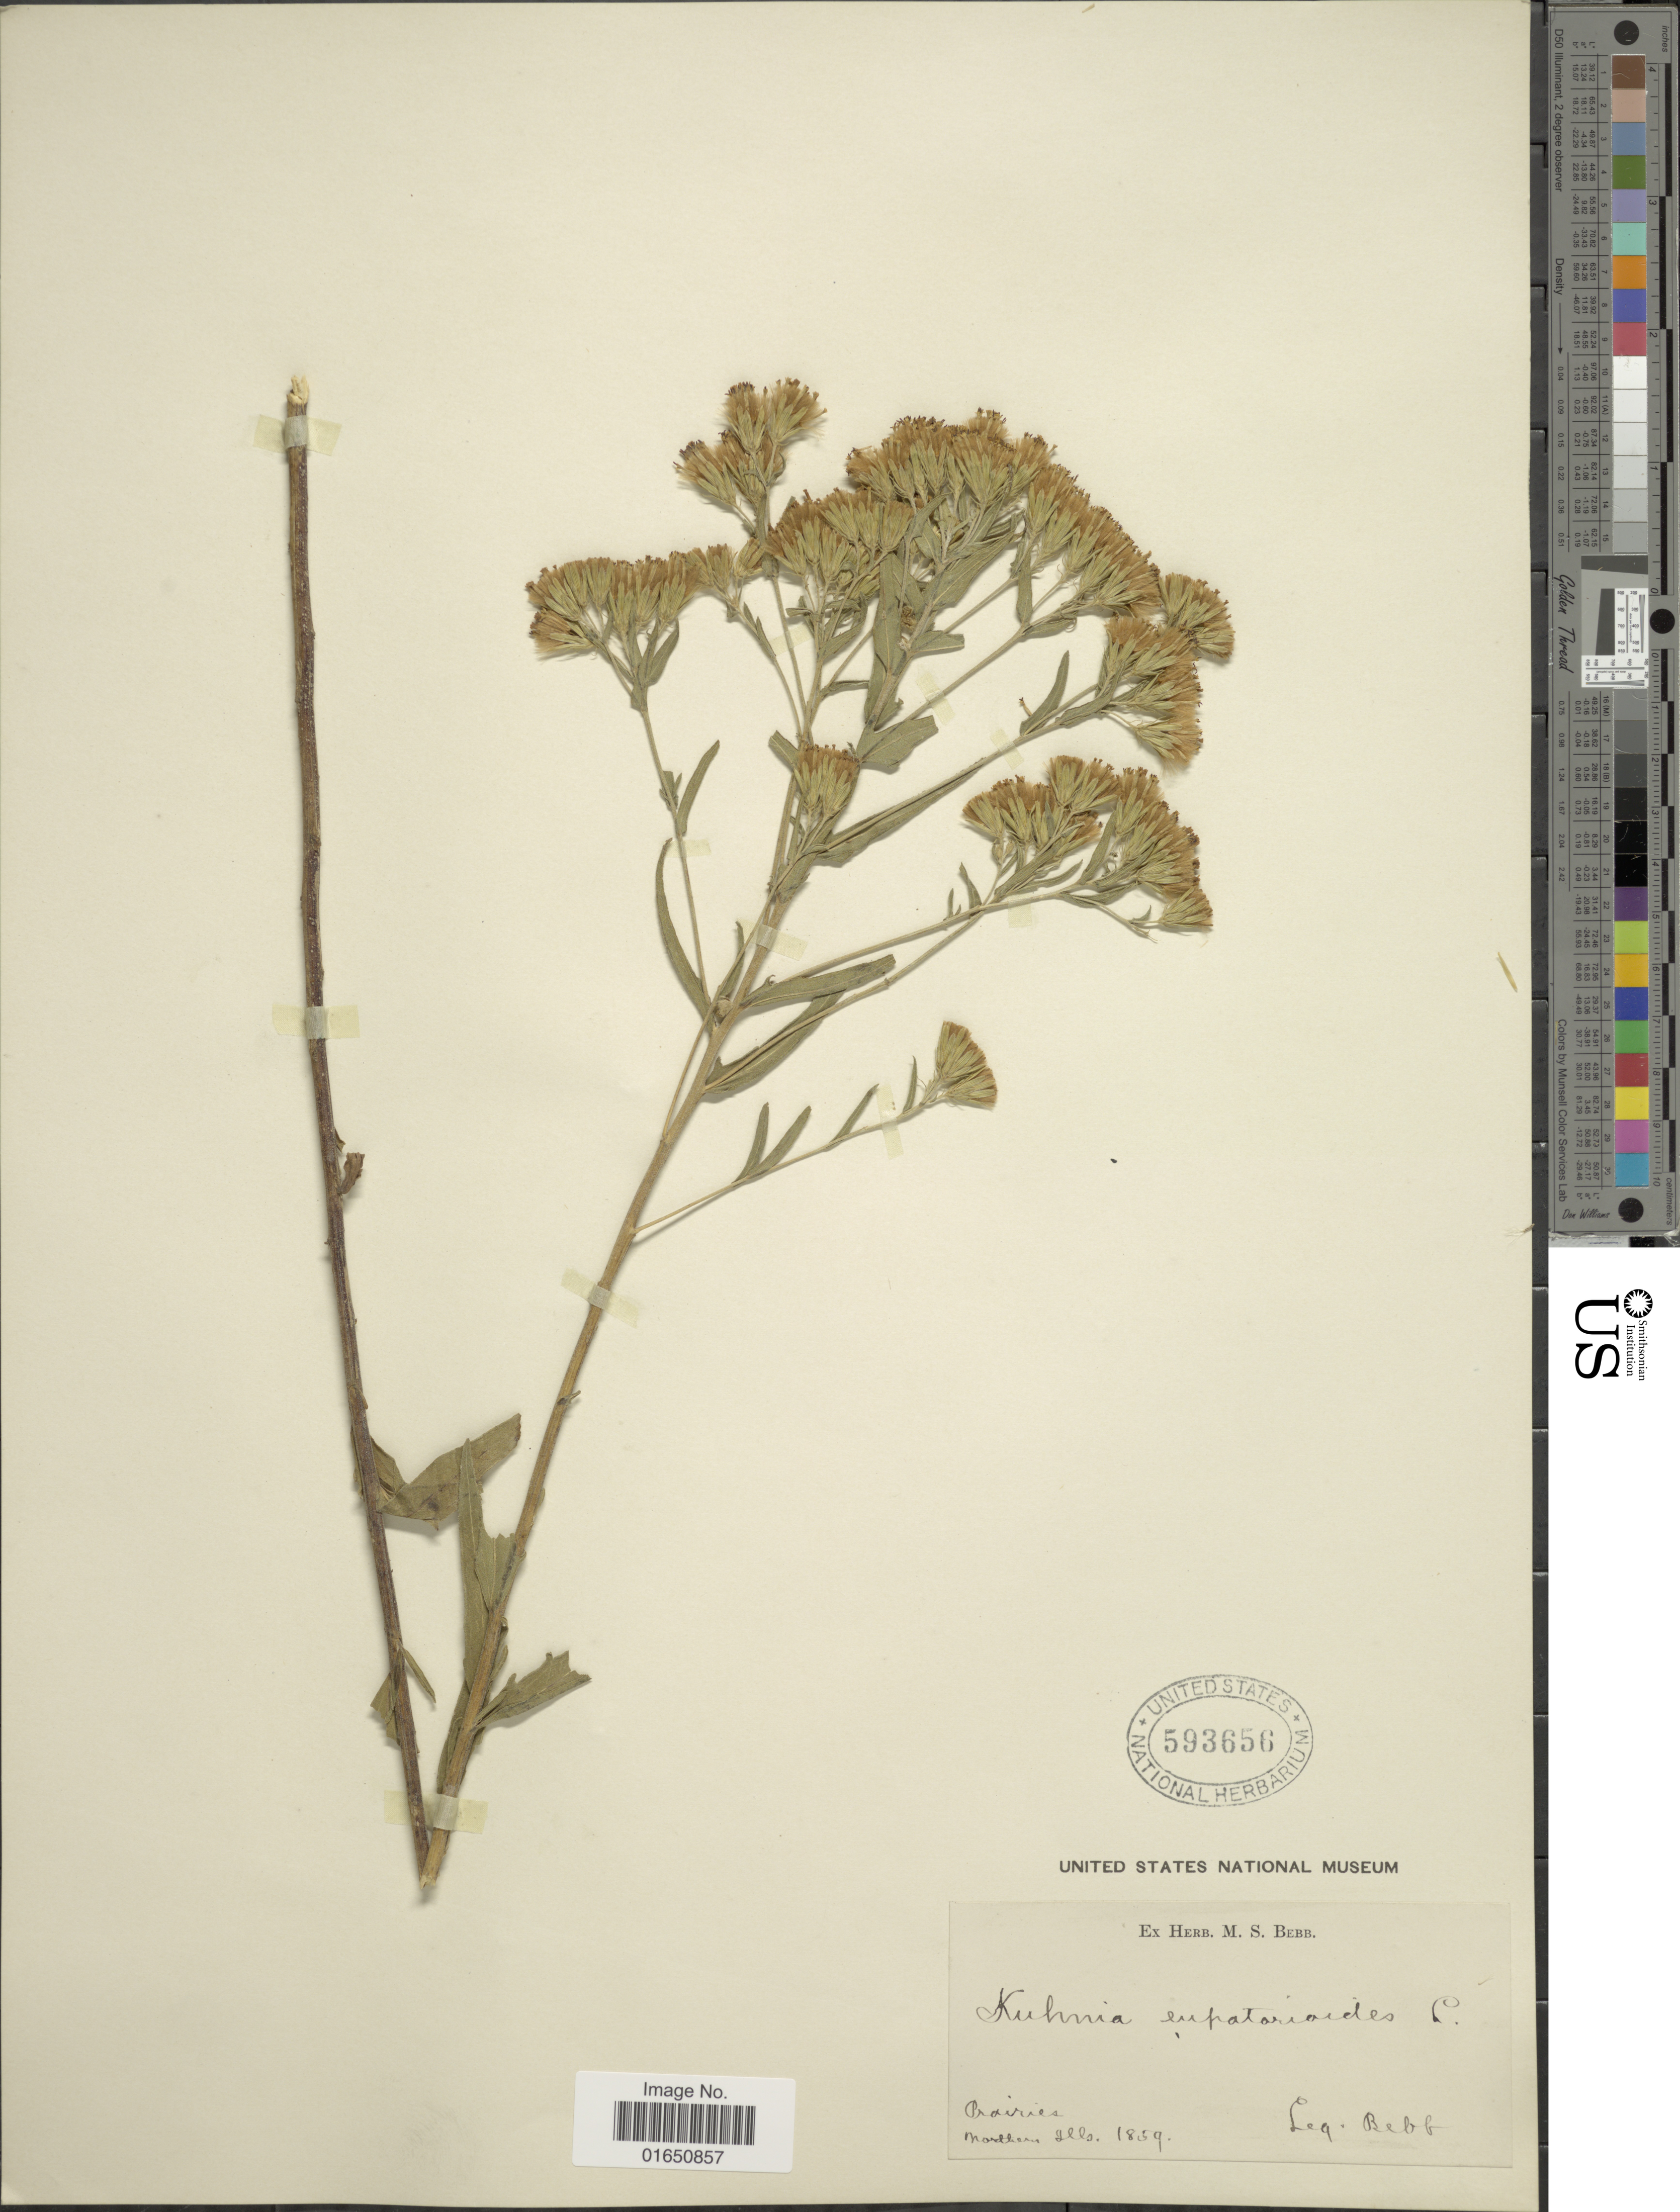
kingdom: Plantae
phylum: Tracheophyta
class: Magnoliopsida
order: Asterales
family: Asteraceae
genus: Brickellia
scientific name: Brickellia eupatorioides var. corymbulosa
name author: (Torr. & A. Gray) Shinners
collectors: ex Herb. M. S. Bebb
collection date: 1859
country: United States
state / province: Illinois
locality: Prairies. Northern Ills.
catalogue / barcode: US 593656